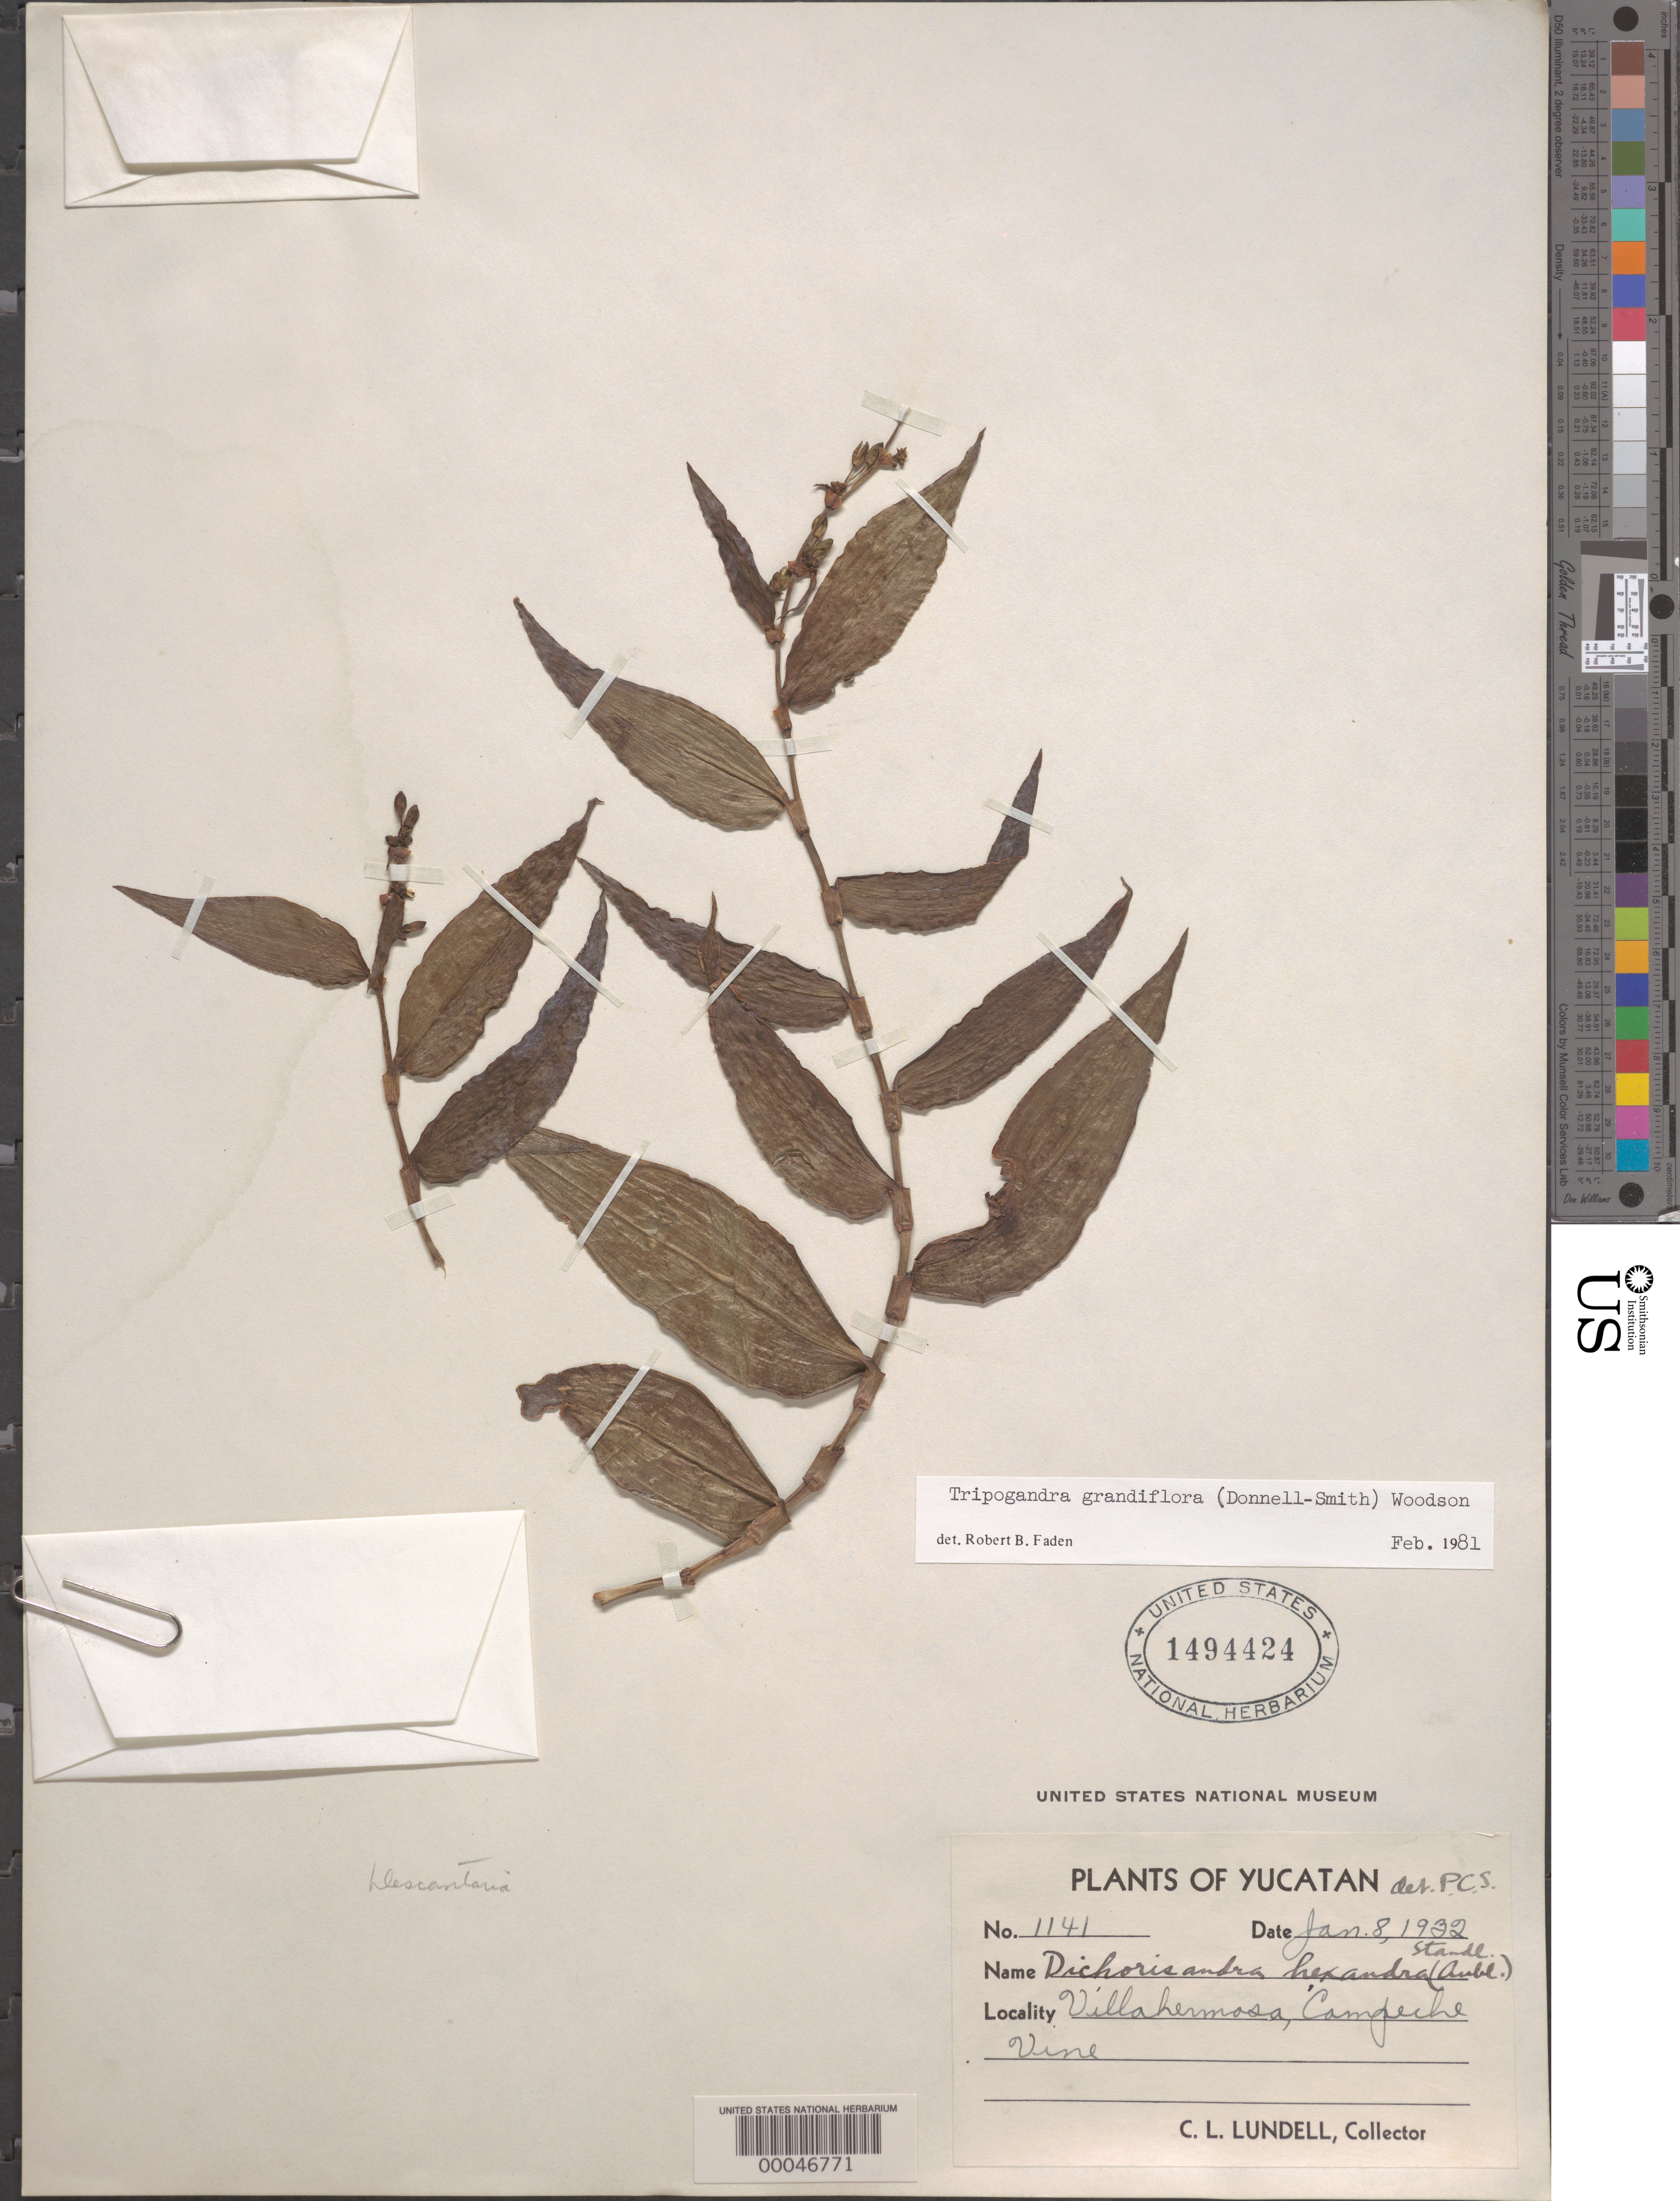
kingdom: Plantae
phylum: Tracheophyta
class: Liliopsida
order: Commelinales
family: Commelinaceae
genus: Tripogandra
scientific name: Tripogandra grandiflora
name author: (Donn. Sm.) Woodson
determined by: Faden, Robert B., (US), Smithsonian Institution - National Museum of Natural History (UNITED STATES)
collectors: C. L. Lundell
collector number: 1141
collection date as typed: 08 Jan 1932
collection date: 1932-01-08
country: Mexico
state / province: Yucatán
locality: Villahermosa, Campeche vine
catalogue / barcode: US 1494424